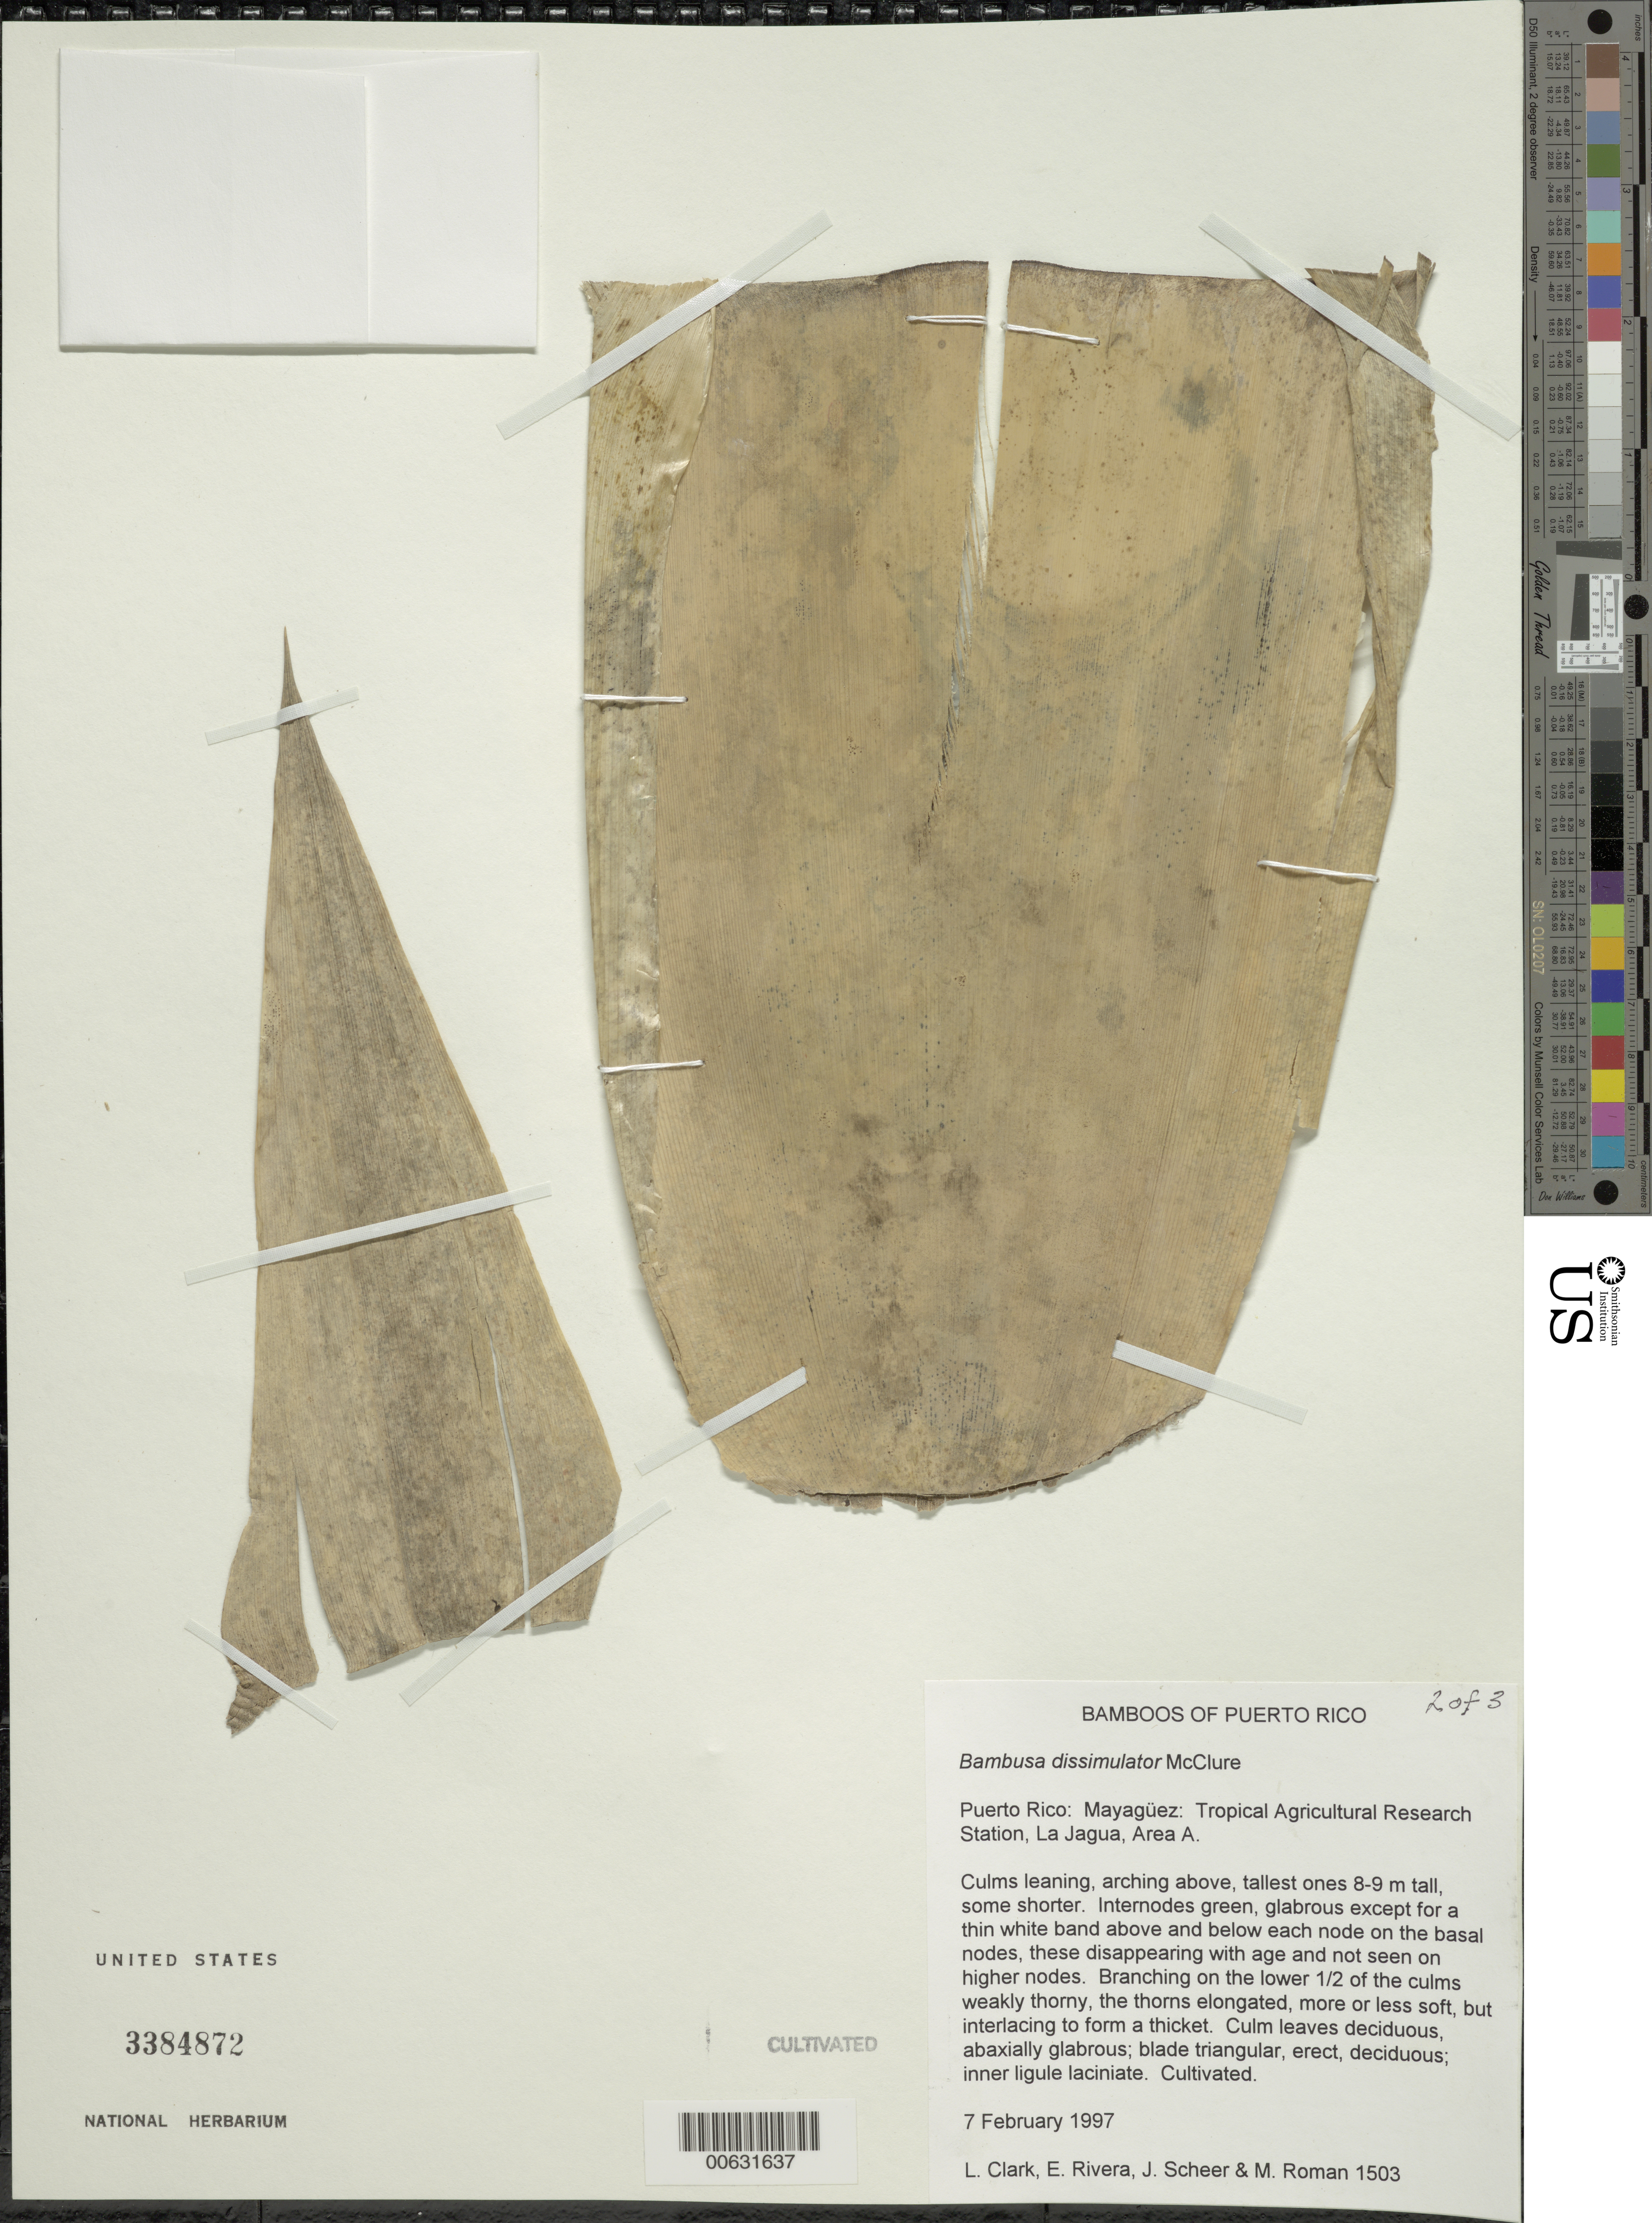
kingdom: Plantae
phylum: Tracheophyta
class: Liliopsida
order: Poales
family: Poaceae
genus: Bambusa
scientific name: Bambusa dissimulator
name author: McClure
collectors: L. G. Clark, E. Rivera, J. Scheer & M. Román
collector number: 1503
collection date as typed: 07 Feb 1997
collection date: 1997-02-07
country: Puerto Rico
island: Greater Antilles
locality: Mayaguez, tropical agricultural research station, la jagua, area "a"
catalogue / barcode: US 3384872